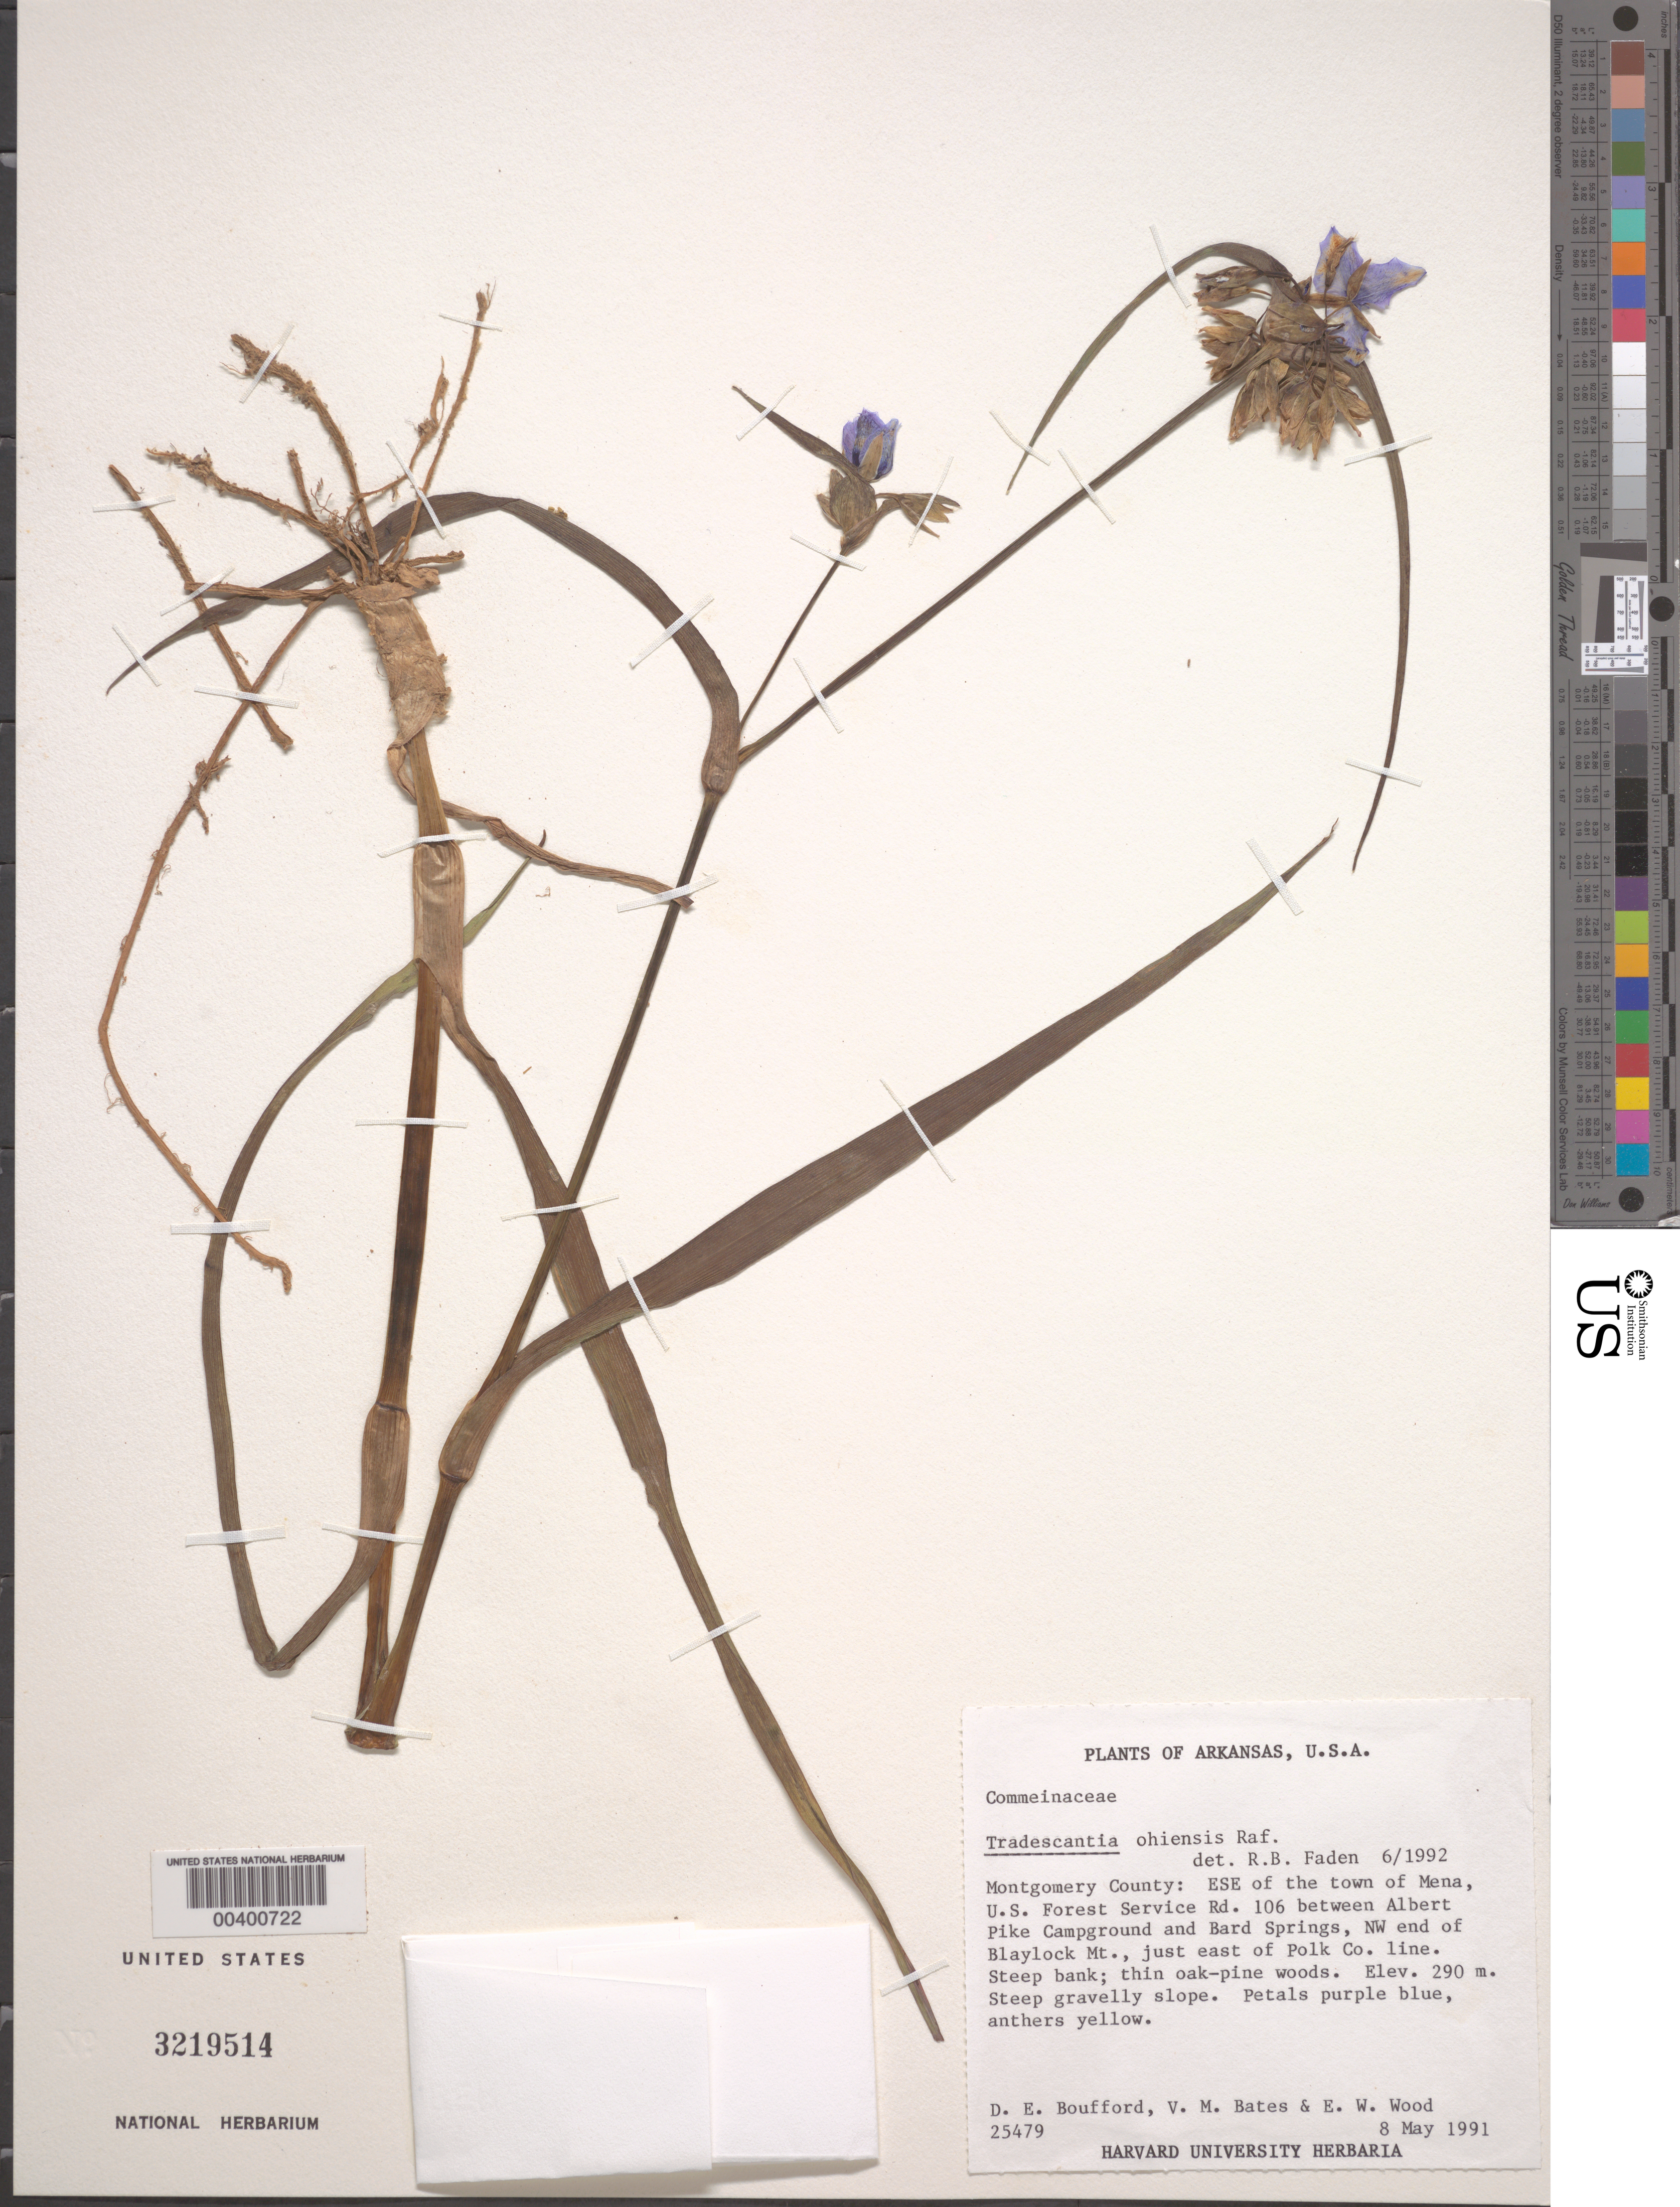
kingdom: Plantae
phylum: Tracheophyta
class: Liliopsida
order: Commelinales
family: Commelinaceae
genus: Tradescantia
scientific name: Tradescantia hirsuticaulis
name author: Small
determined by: Faden, Robert B., (US), Smithsonian Institution - National Museum of Natural History (UNITED STATES)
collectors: D. E. Boufford, V. Bates & E. Wood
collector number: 25479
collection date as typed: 08 May 1991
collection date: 1991-05-08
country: United States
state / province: Arkansas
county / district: Montgomery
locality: Ese of mena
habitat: Campgrounds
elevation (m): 290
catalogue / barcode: US 3219514